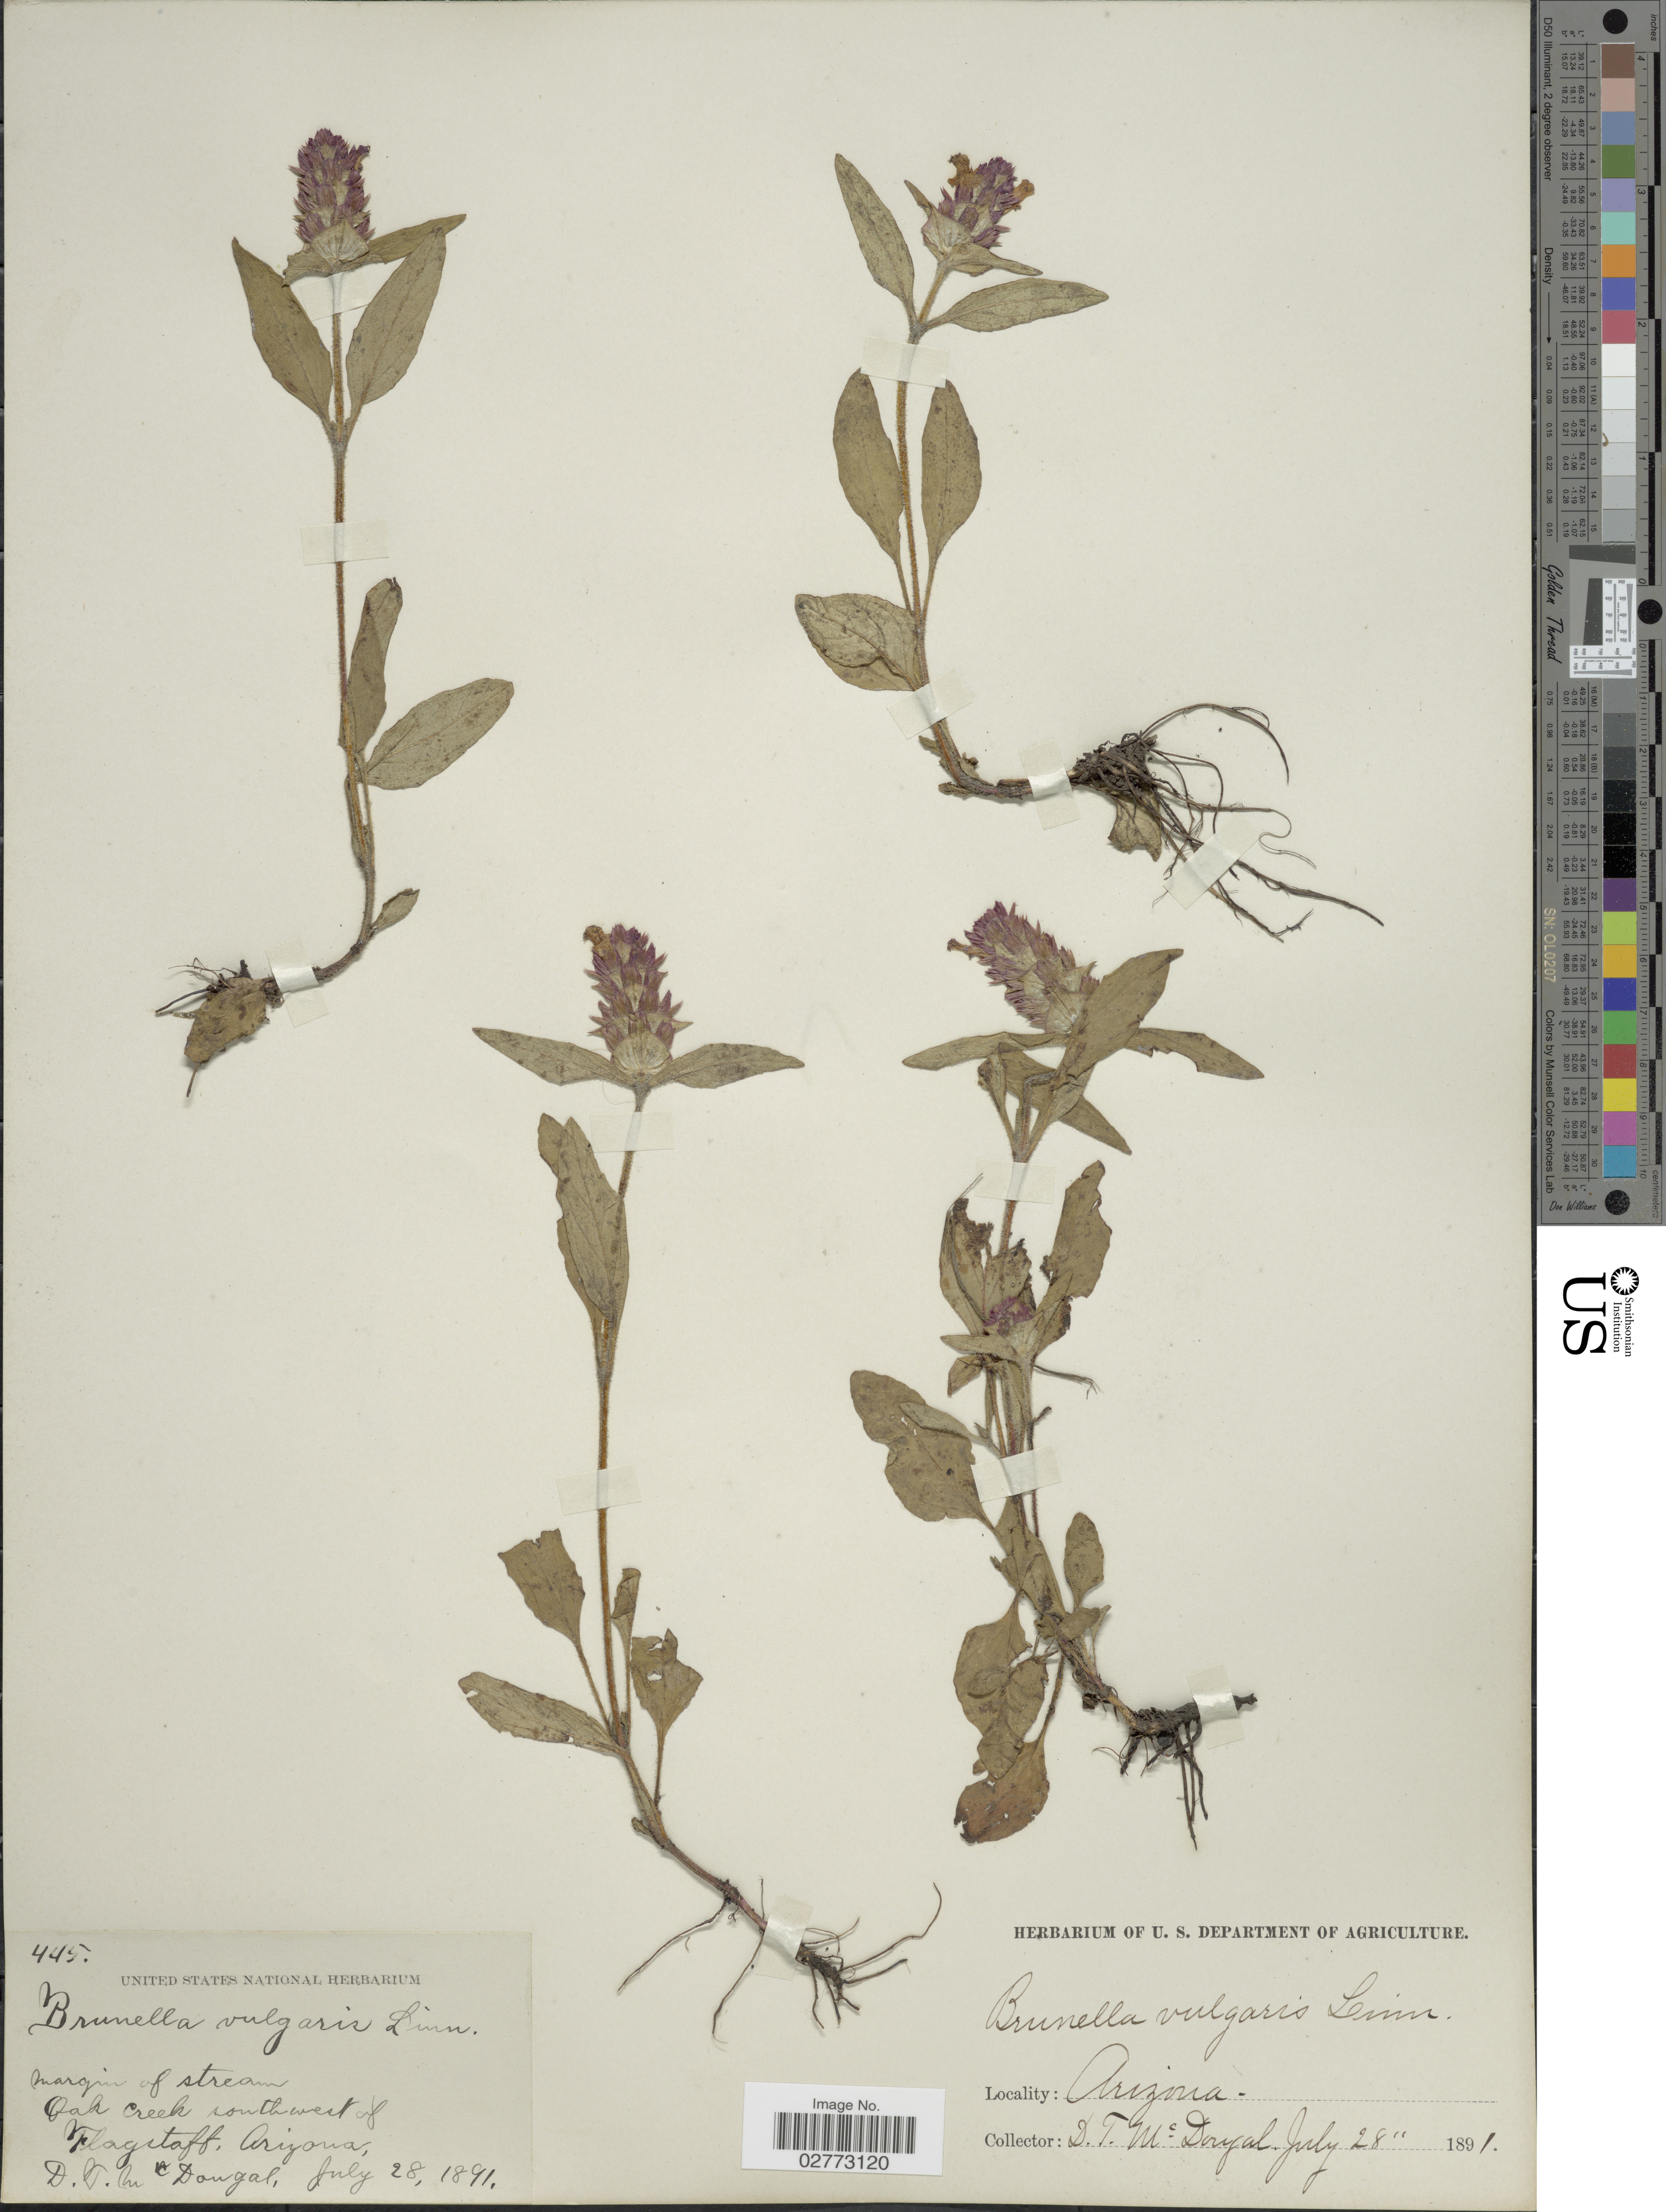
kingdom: Plantae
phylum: Tracheophyta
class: Magnoliopsida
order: Lamiales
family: Lamiaceae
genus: Prunella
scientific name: Prunella vulgaris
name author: L.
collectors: D. McDougal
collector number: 445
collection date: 1891-07-28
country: United States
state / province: Arizona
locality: Oak creek southwest of Flagstaff.